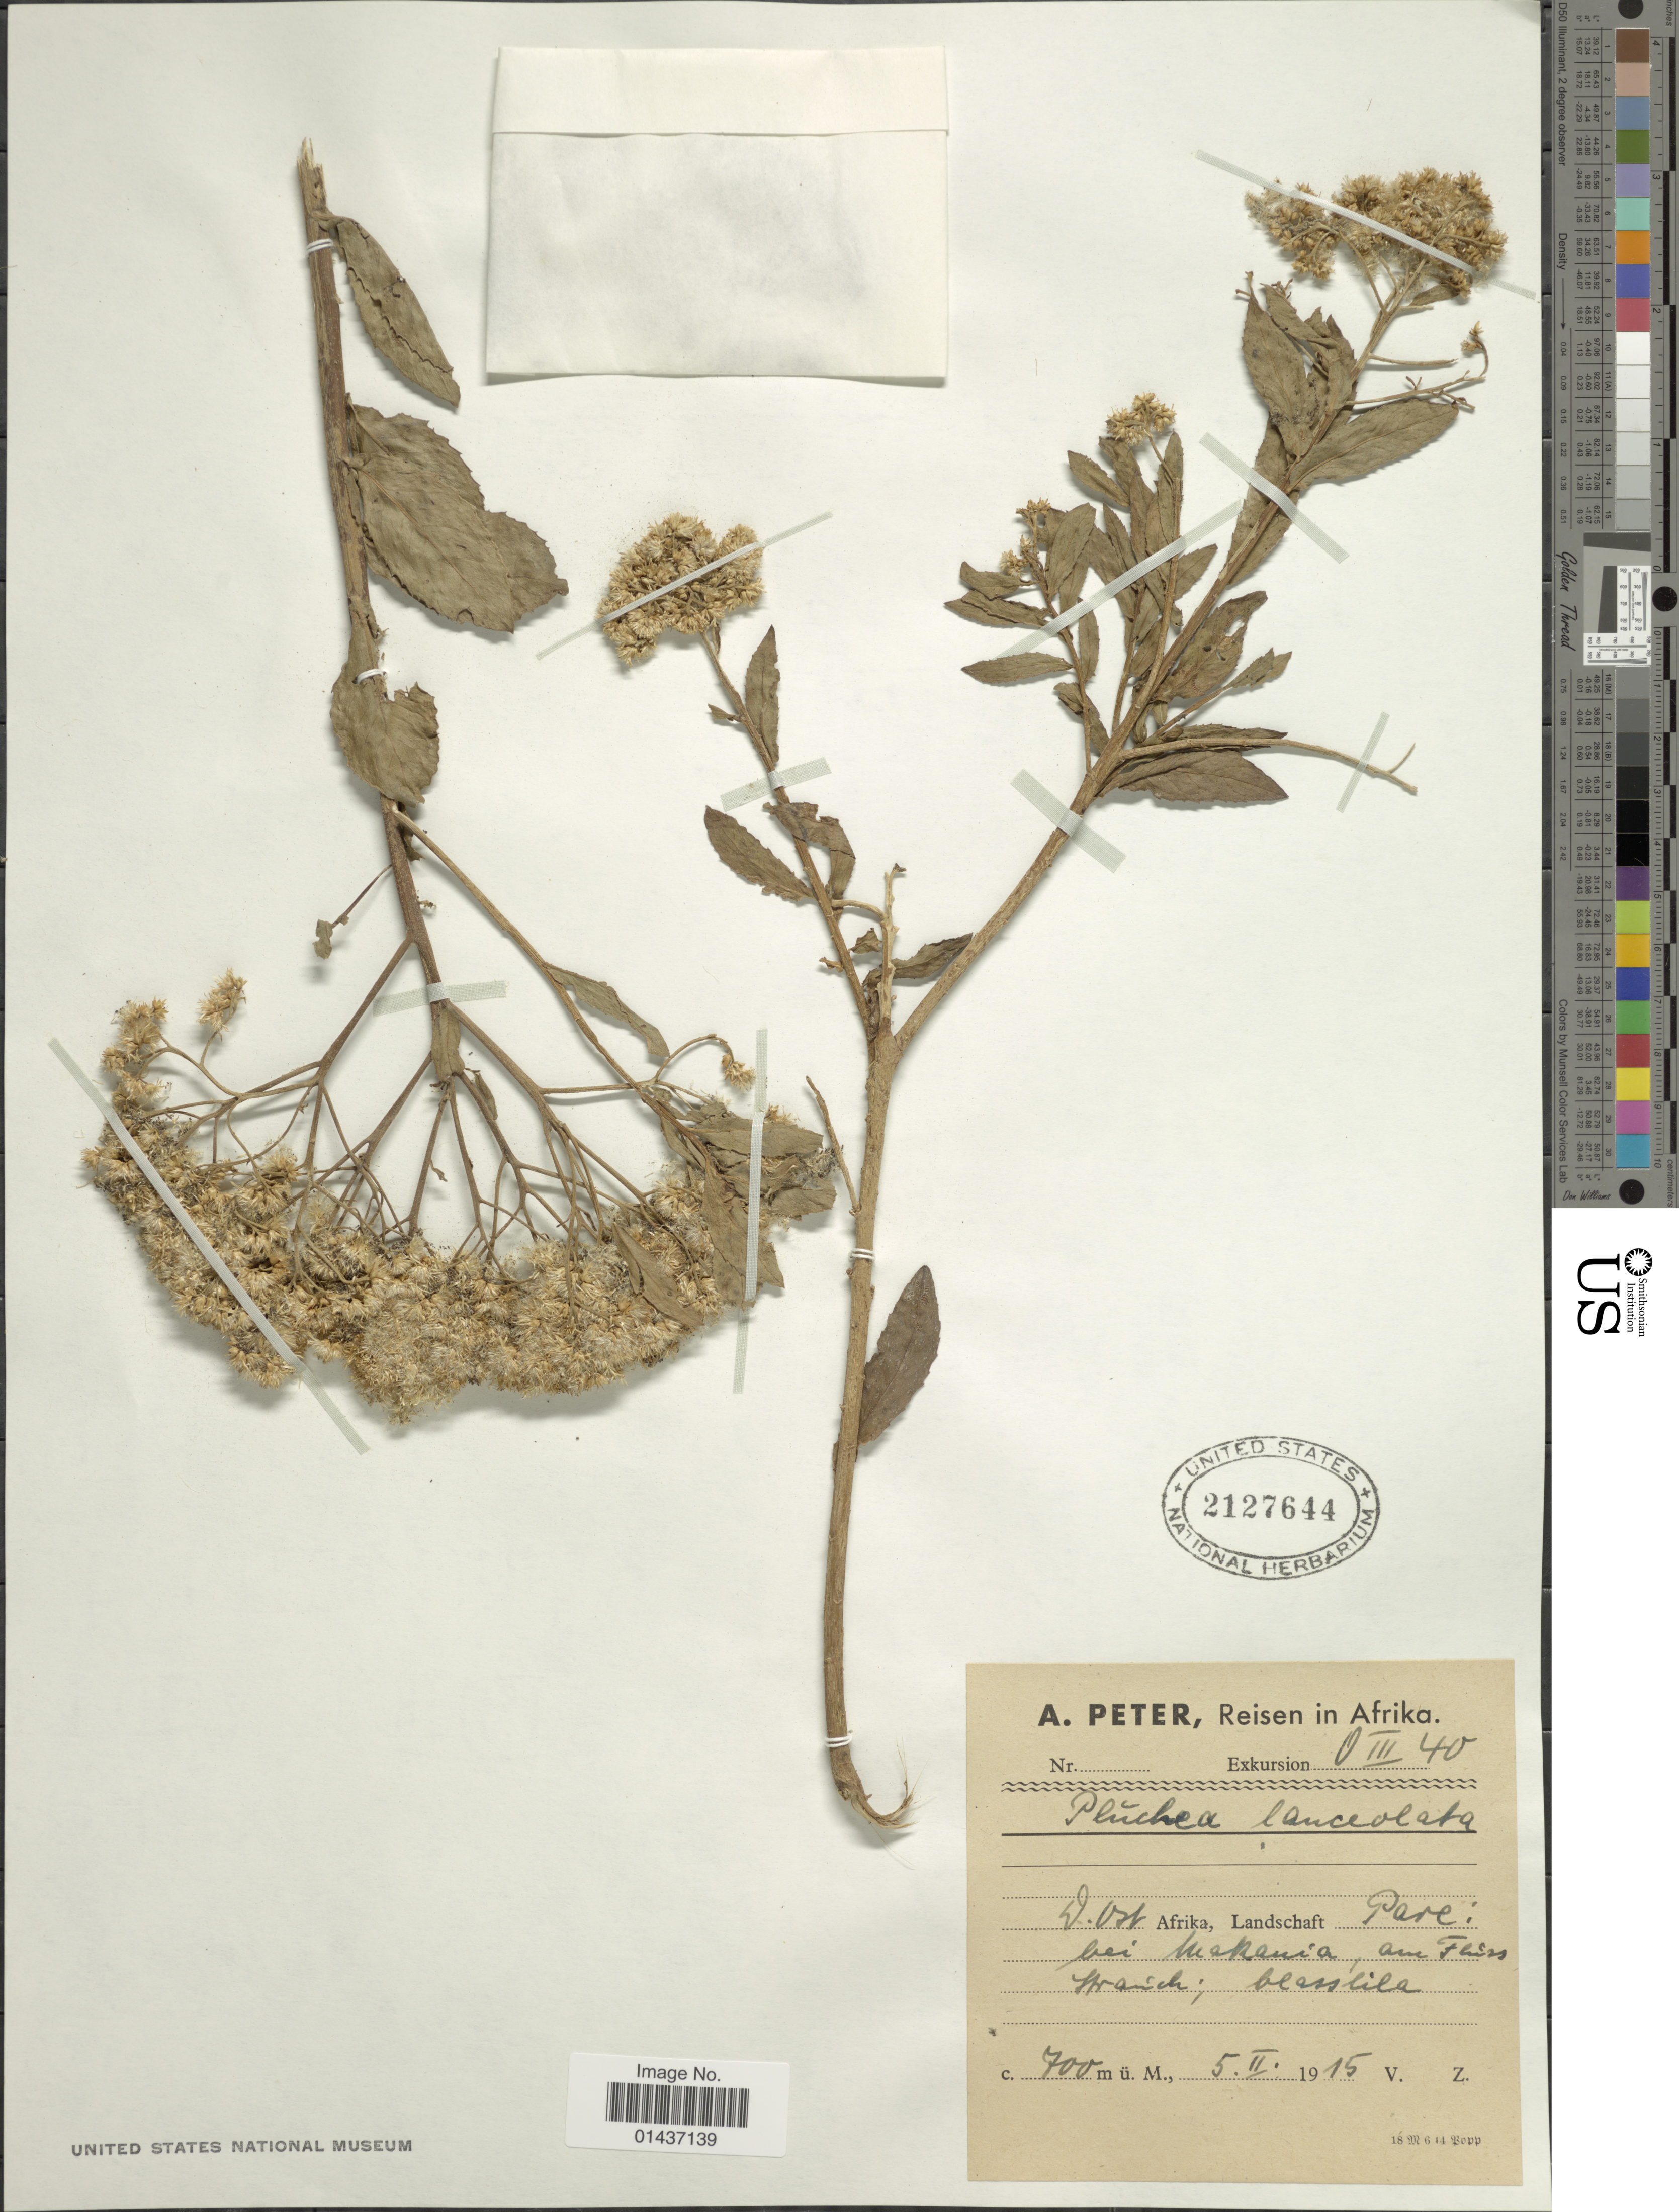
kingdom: Plantae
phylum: Tracheophyta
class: Magnoliopsida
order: Asterales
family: Asteraceae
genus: Pluchea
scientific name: Pluchea dioscoridis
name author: (L.) DC.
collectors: A. Peter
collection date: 1915-02-05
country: Tanzania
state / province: Kilimanjaro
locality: Pare bei Makanya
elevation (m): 700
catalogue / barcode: US 2127644